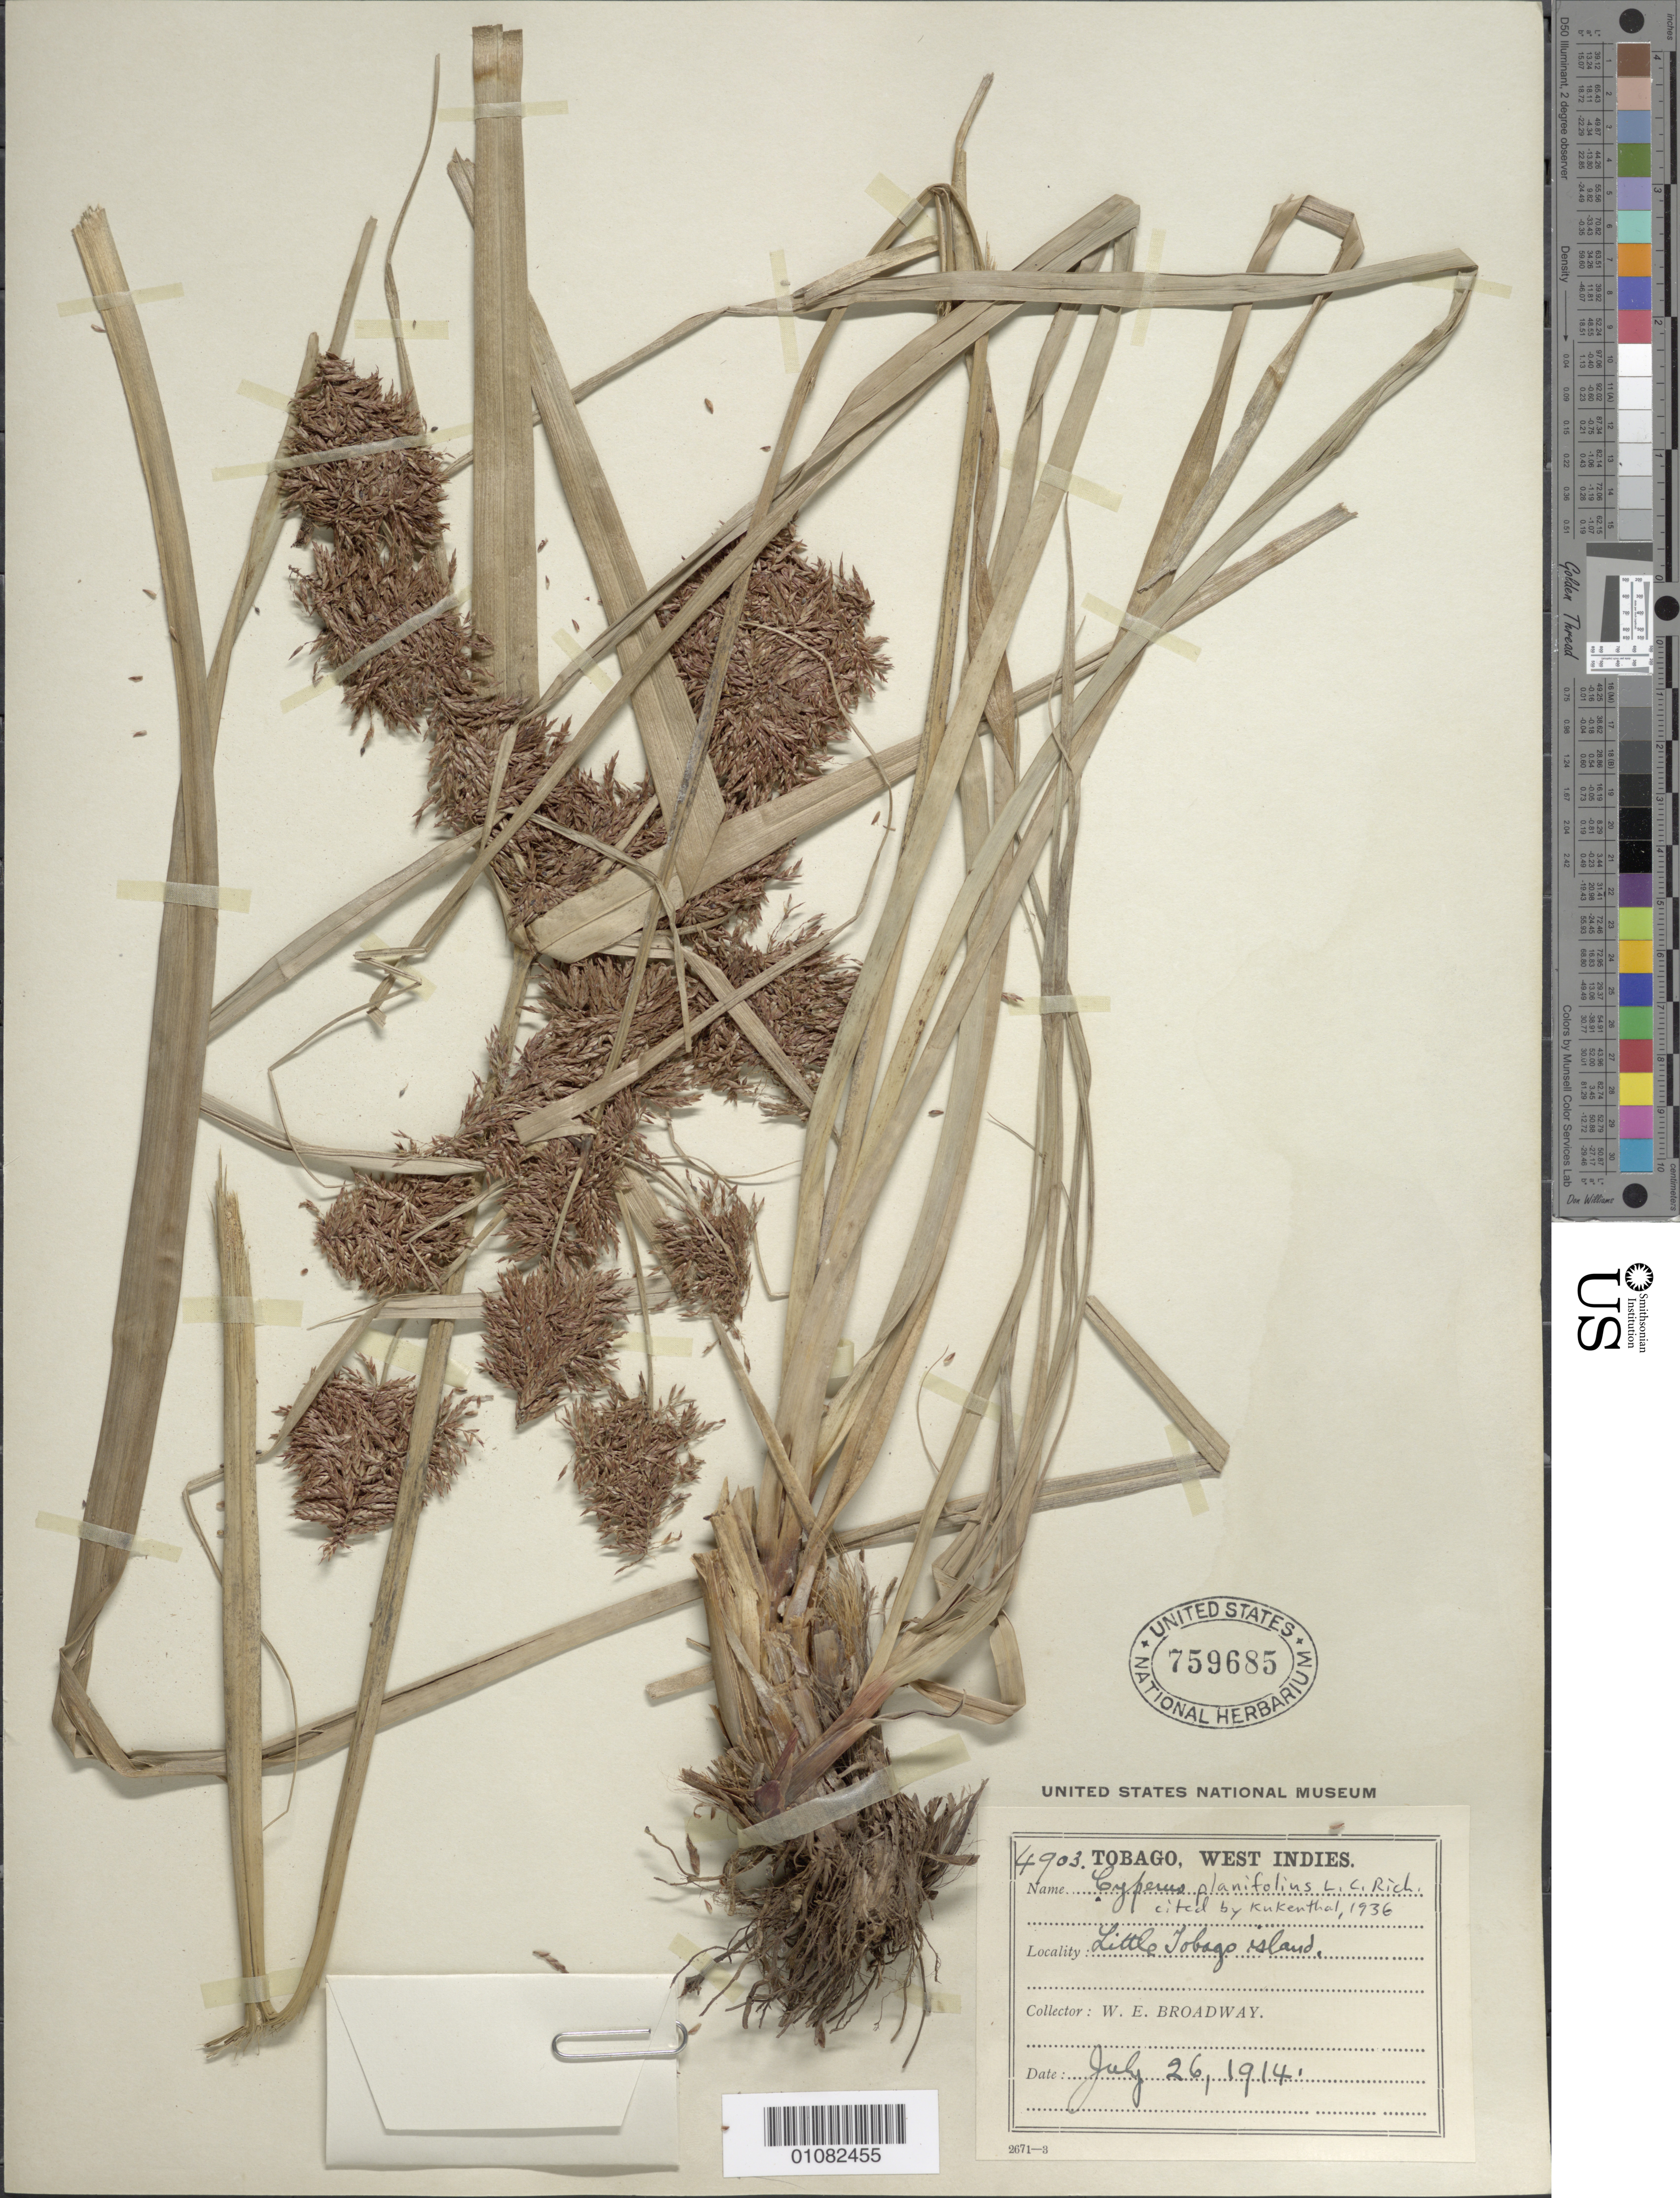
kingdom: Plantae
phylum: Tracheophyta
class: Liliopsida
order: Poales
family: Cyperaceae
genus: Cyperus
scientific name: Cyperus planifolius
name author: Rich.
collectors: W. E. Broadway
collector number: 4903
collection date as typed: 26 Jul 1914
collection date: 1914-07-26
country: Trinidad and Tobago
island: Tobago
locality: Little Tobago island.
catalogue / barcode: US 759685